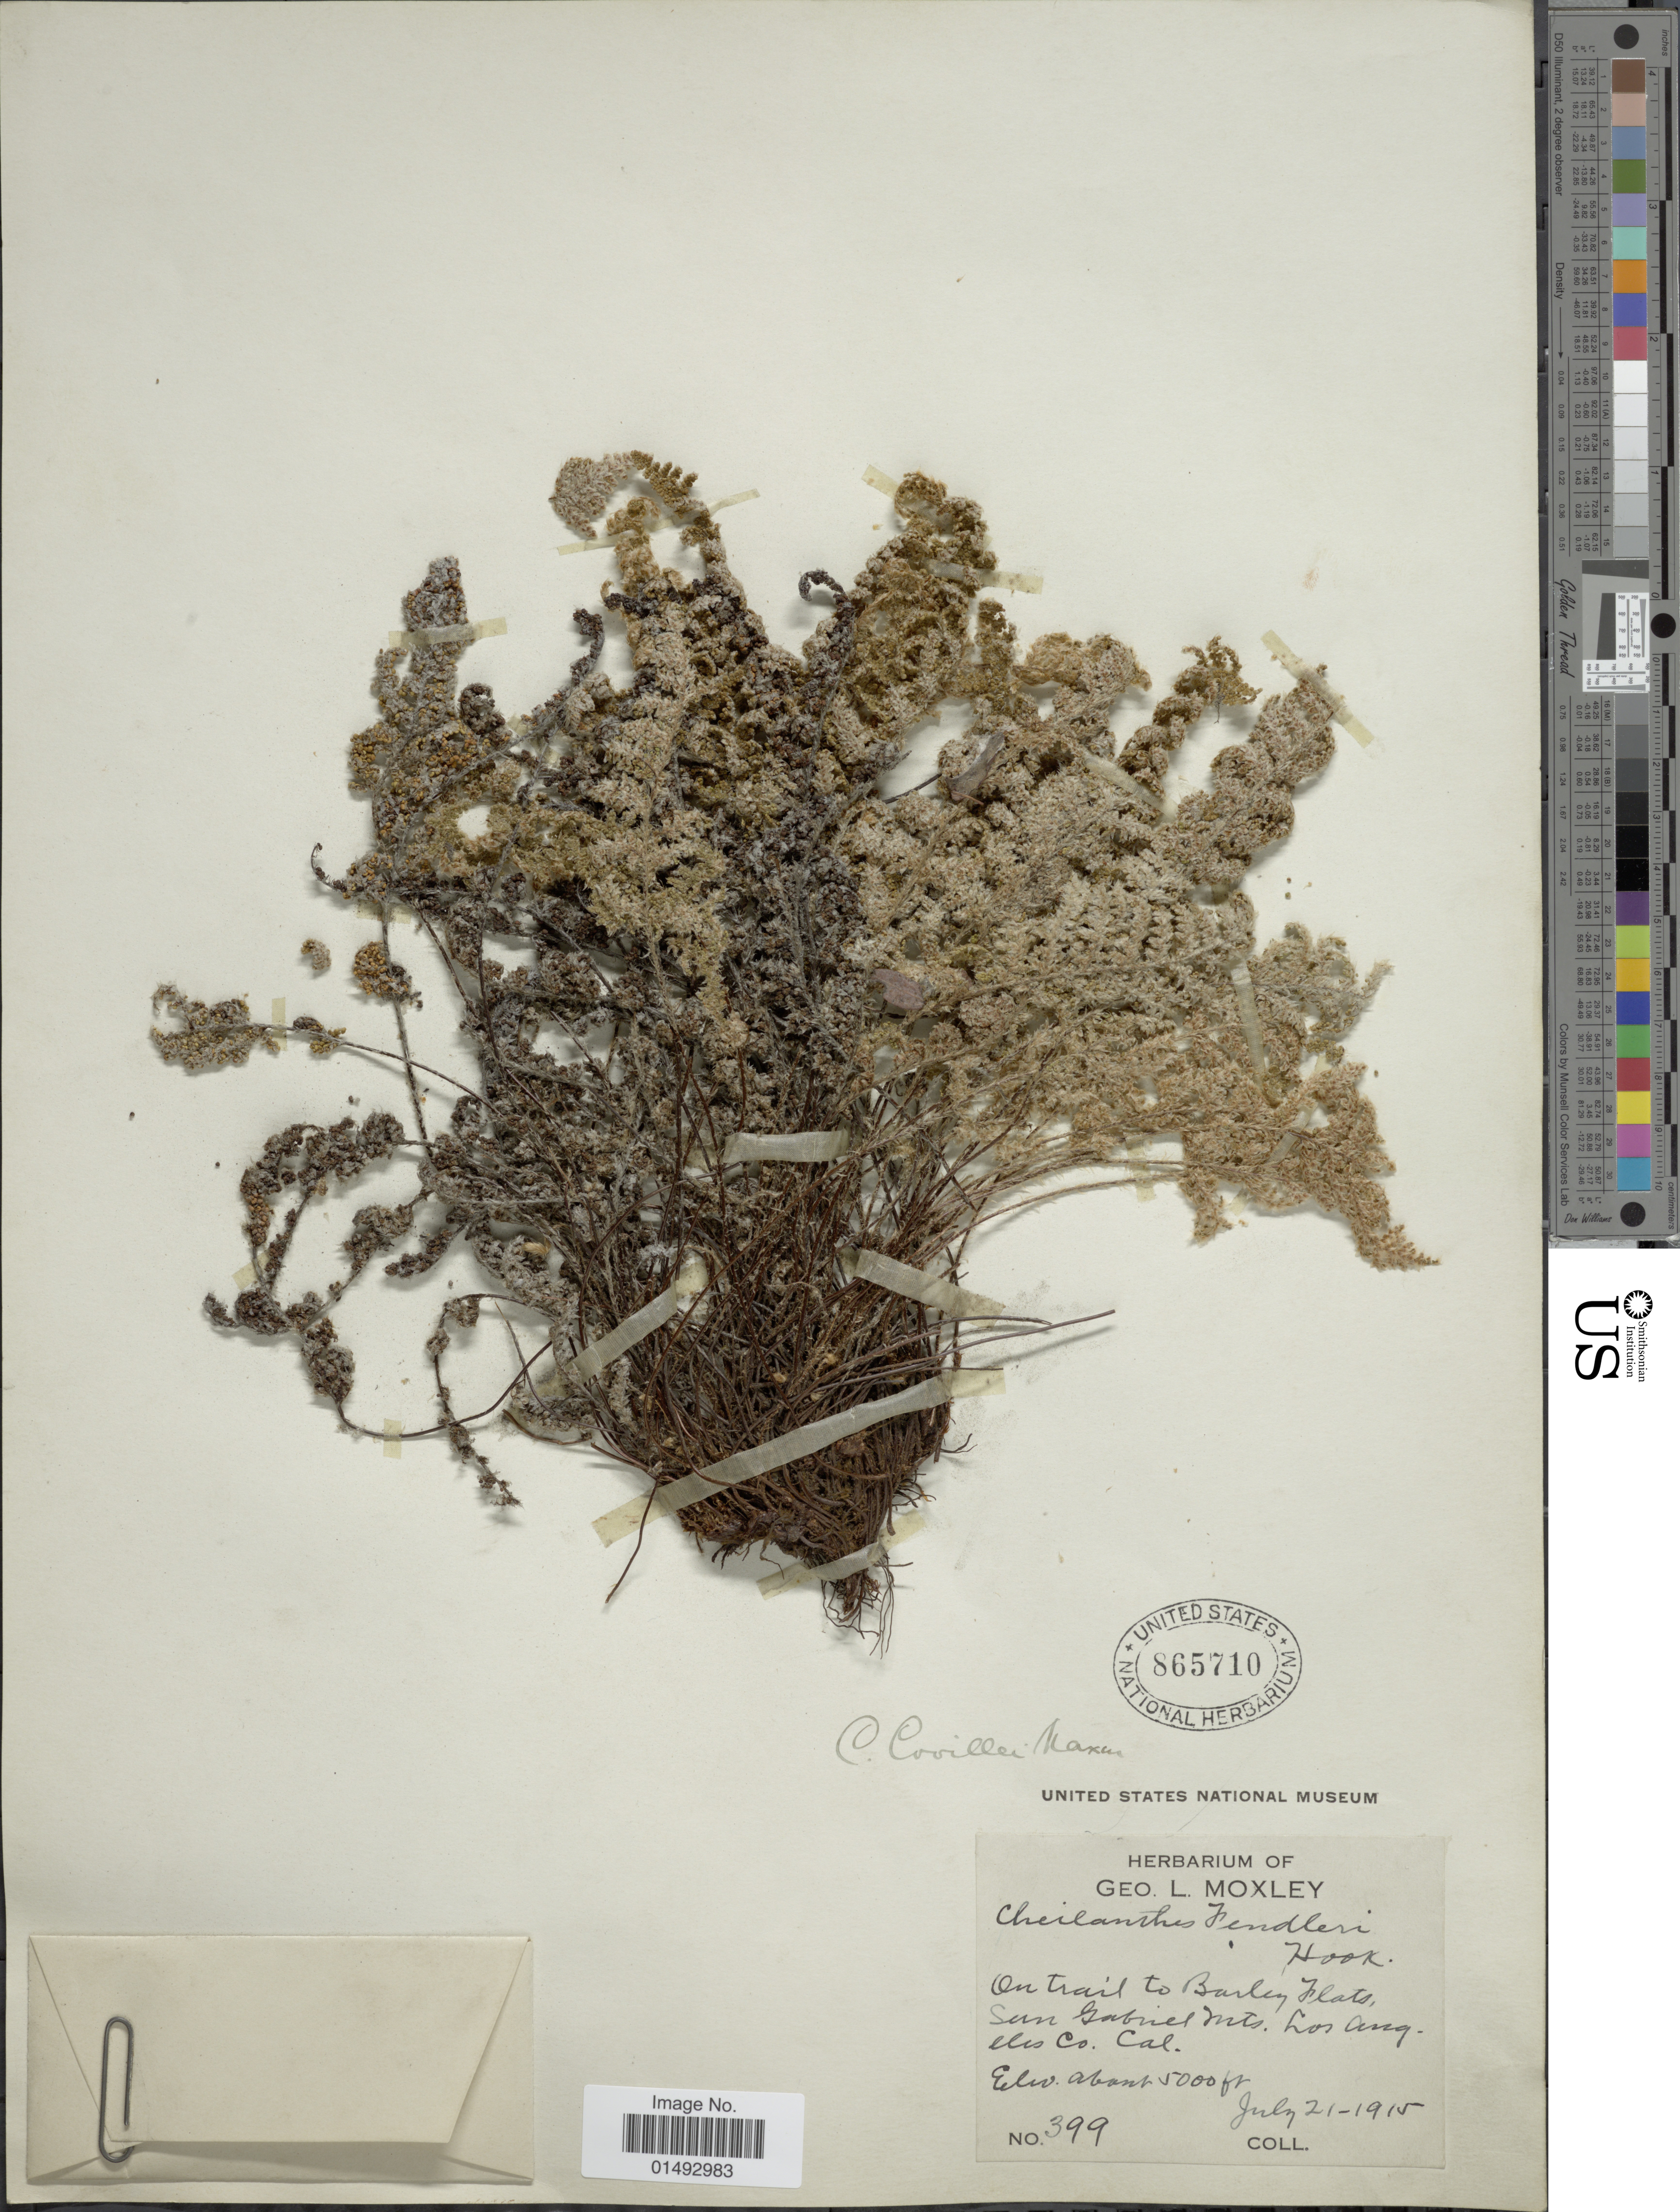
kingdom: Plantae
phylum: Tracheophyta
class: Polypodiopsida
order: Polypodiales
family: Pteridaceae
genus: Myriopteris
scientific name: Myriopteris covillei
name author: (Maxon) Á. Löve & D. Löve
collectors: ex herb. Geo. L. Moxley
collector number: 399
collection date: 1915-07-21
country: United States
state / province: California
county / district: Los Angeles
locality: On Trail to Bailey Flats, Sun Gabriel Mts. Los Angeles Co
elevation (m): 1524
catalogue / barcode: US 865710